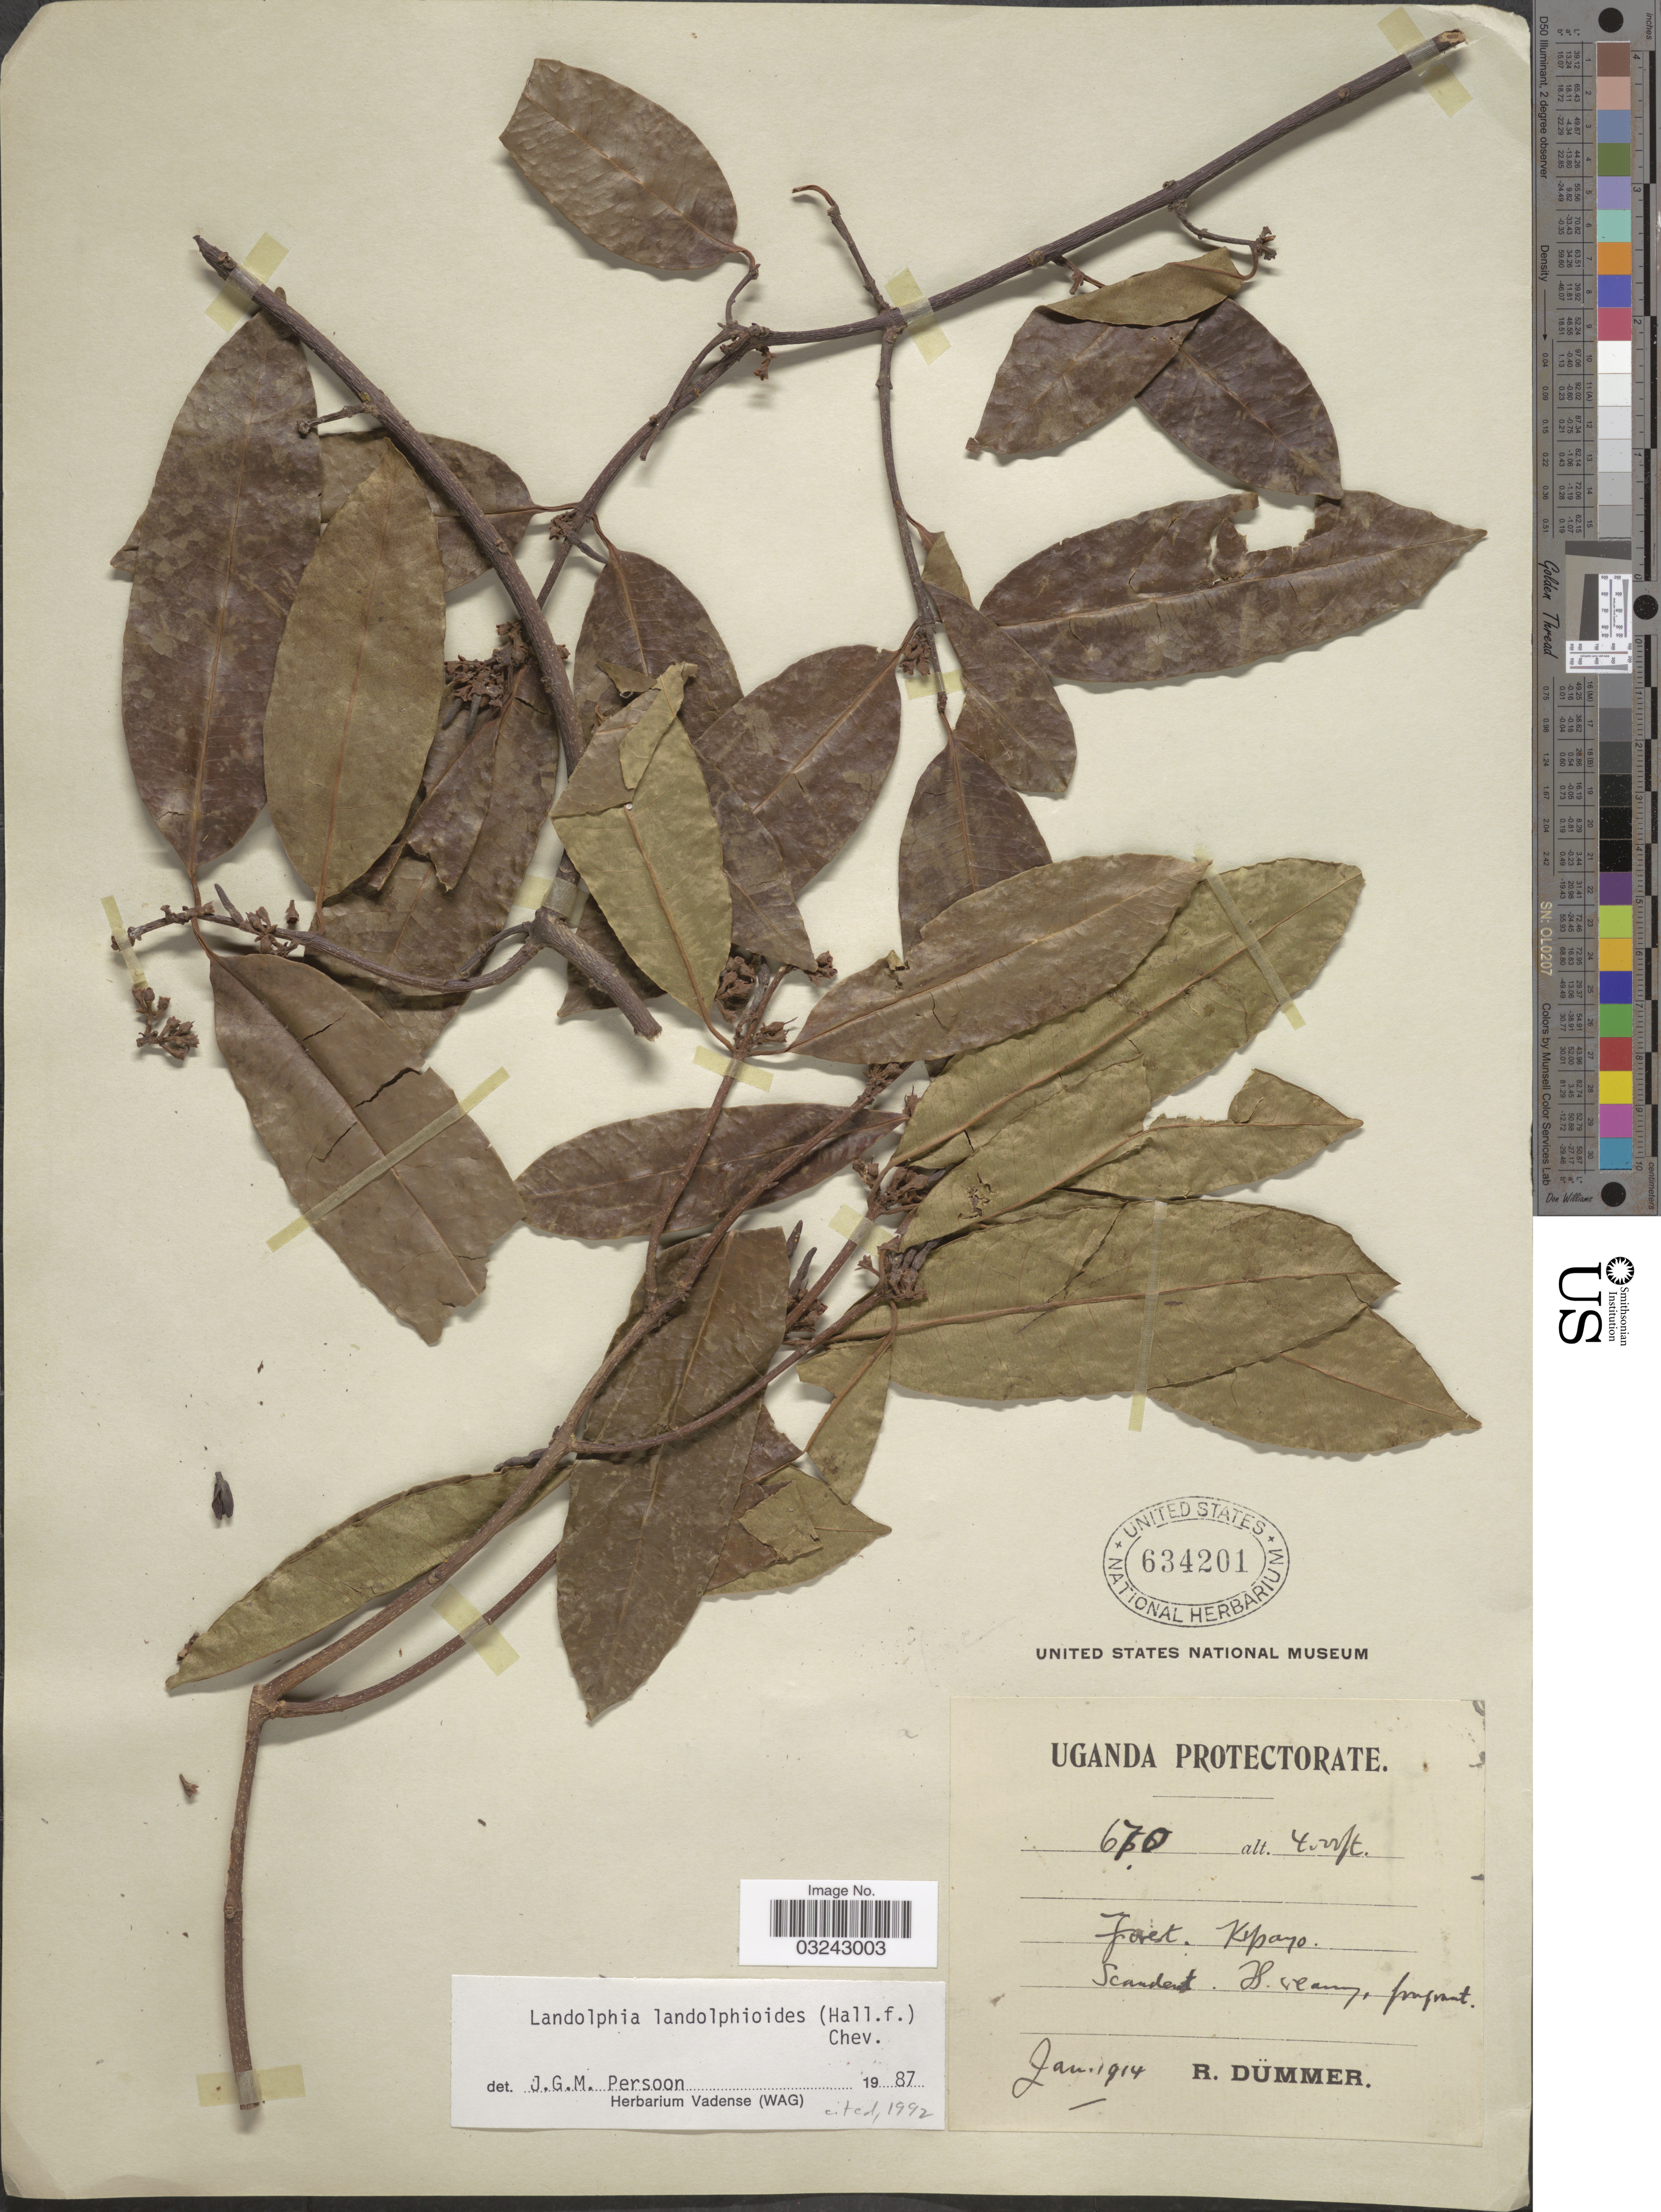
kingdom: Plantae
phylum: Tracheophyta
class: Magnoliopsida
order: Gentianales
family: Apocynaceae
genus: Landolphia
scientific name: Landolphia landolphioides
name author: (Hallier f.) A. Chev.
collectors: R. A. Dümmer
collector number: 670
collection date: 1914-01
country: Uganda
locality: Kipayo.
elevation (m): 1219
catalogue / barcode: US 634201